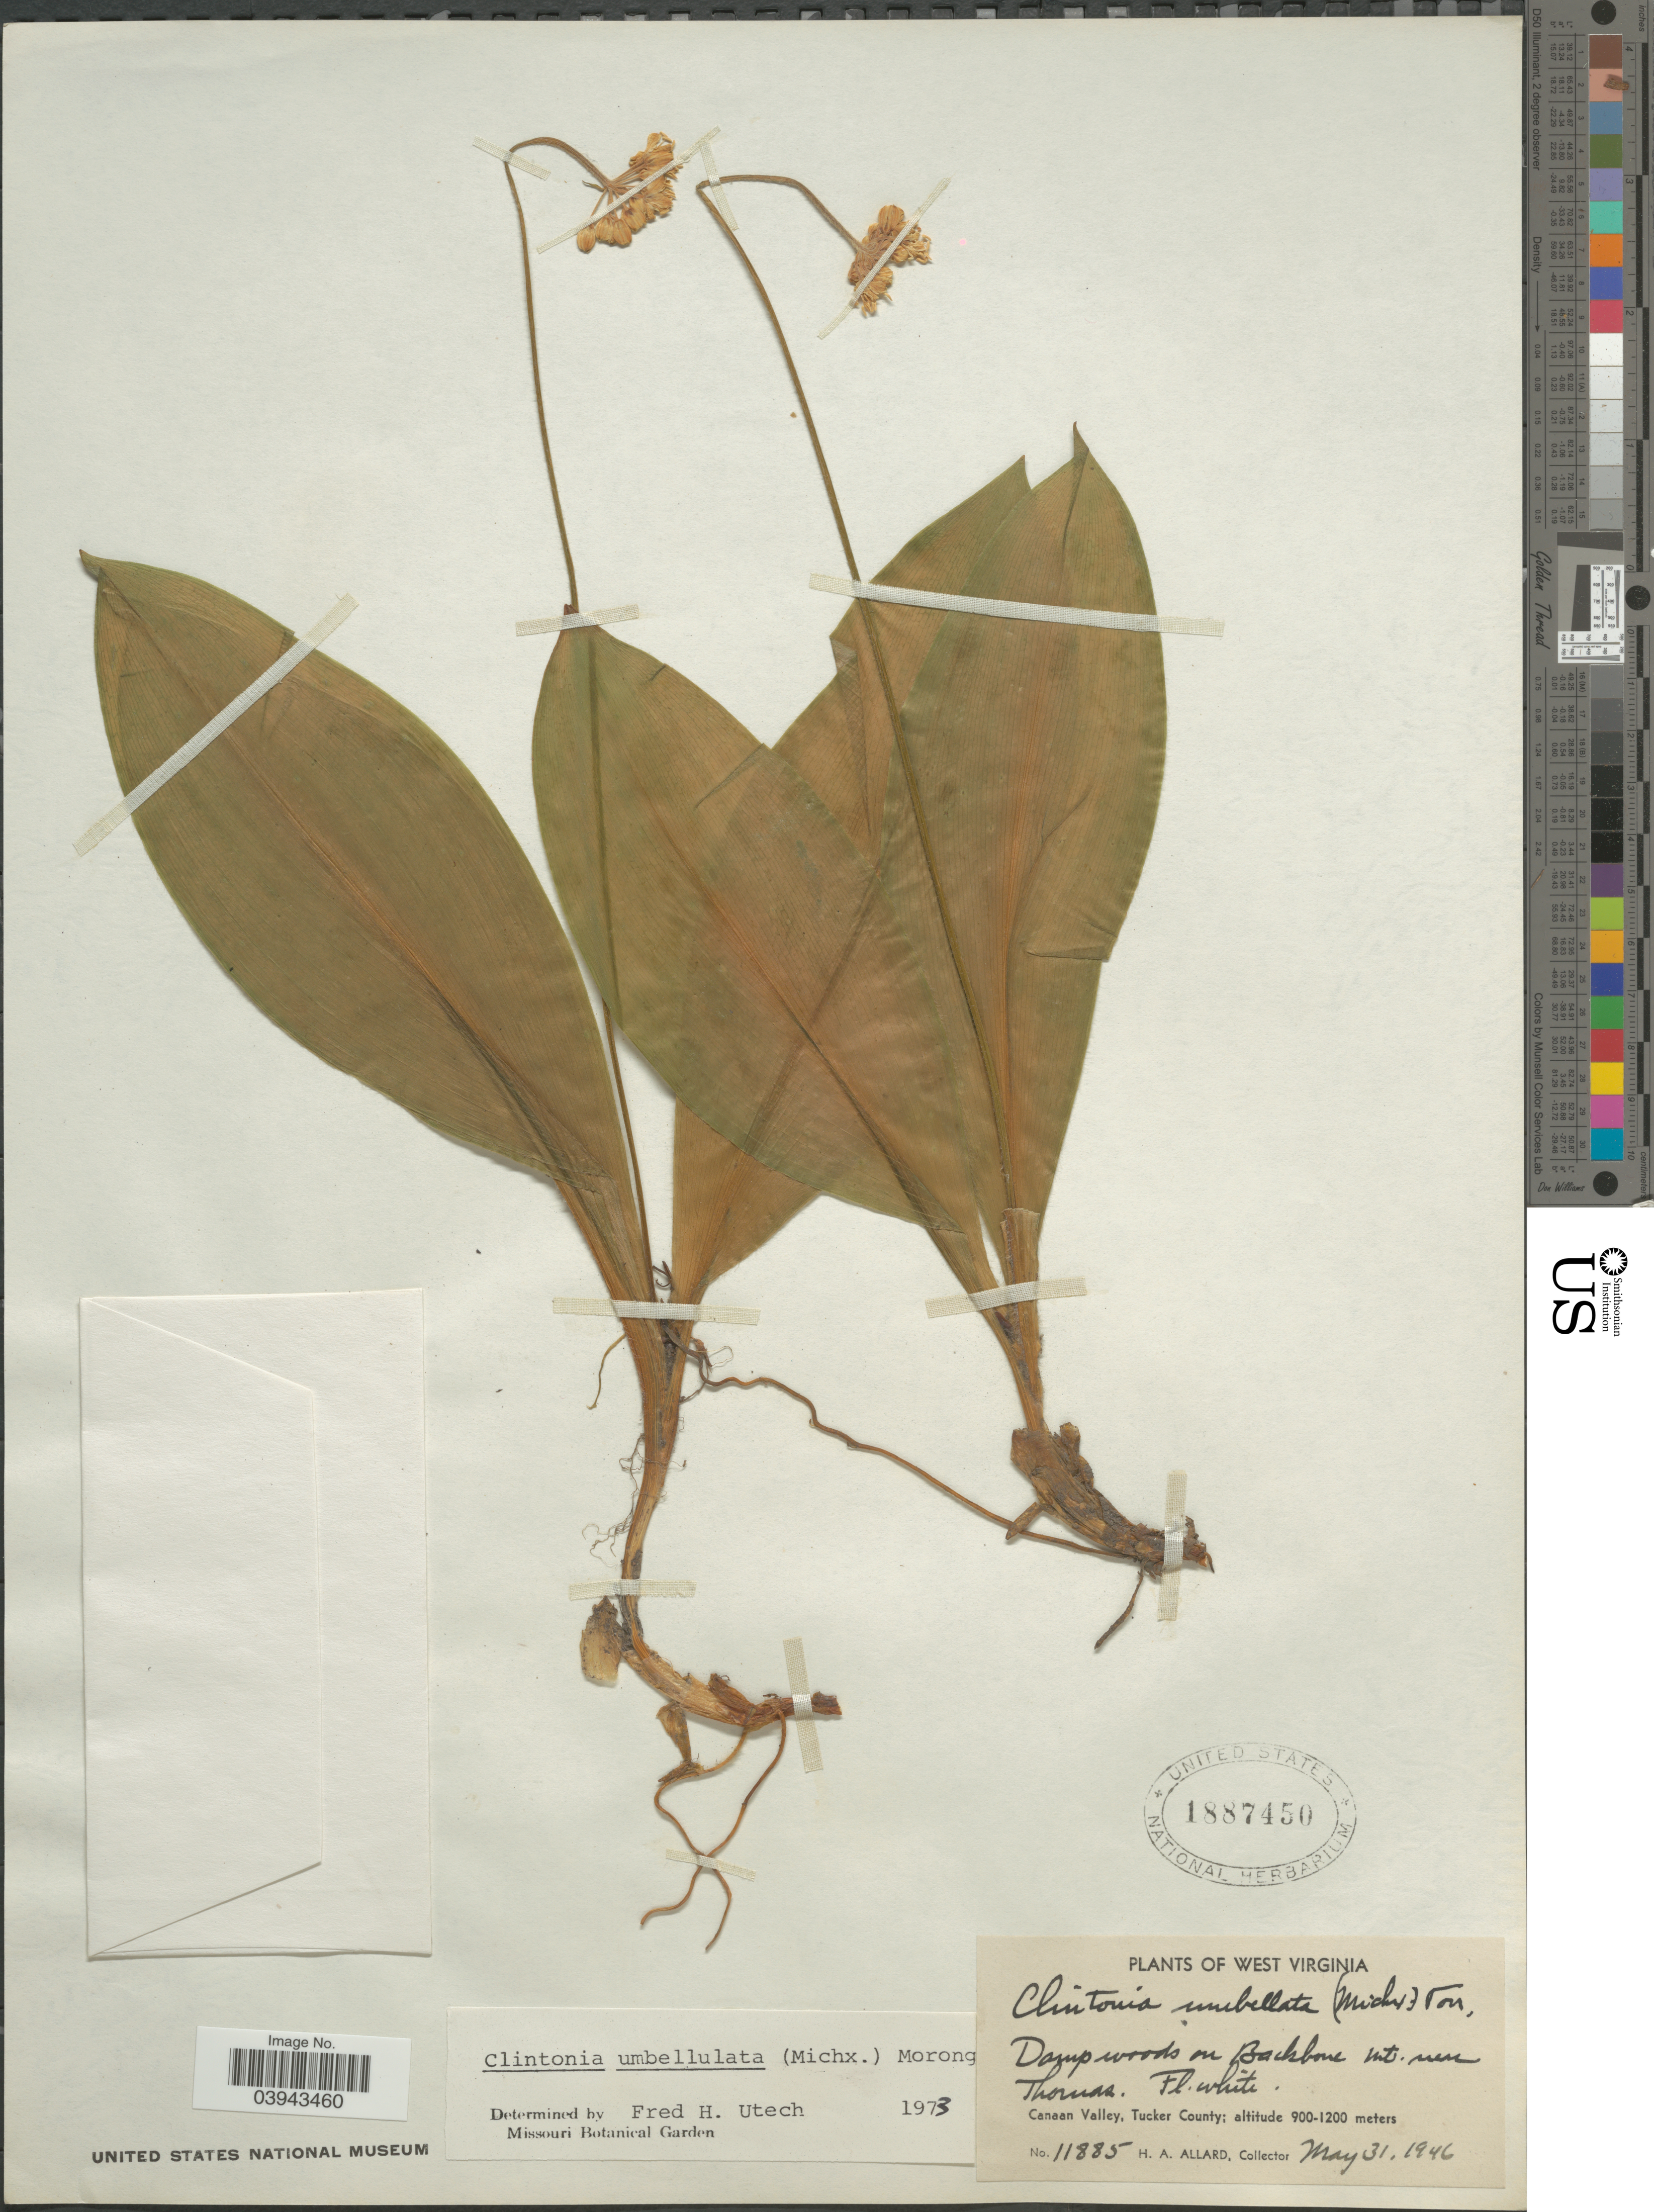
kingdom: Plantae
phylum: Tracheophyta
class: Liliopsida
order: Liliales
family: Liliaceae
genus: Clintonia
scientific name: Clintonia umbellulata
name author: (Michx.) Morong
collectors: H. A. Allard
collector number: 11885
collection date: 1946-05-31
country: United States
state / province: West Virginia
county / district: Tucker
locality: Damp woods on Backbone Mt. near Thomas. Canaan Valley, Tucker County.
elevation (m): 900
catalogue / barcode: US 1887450